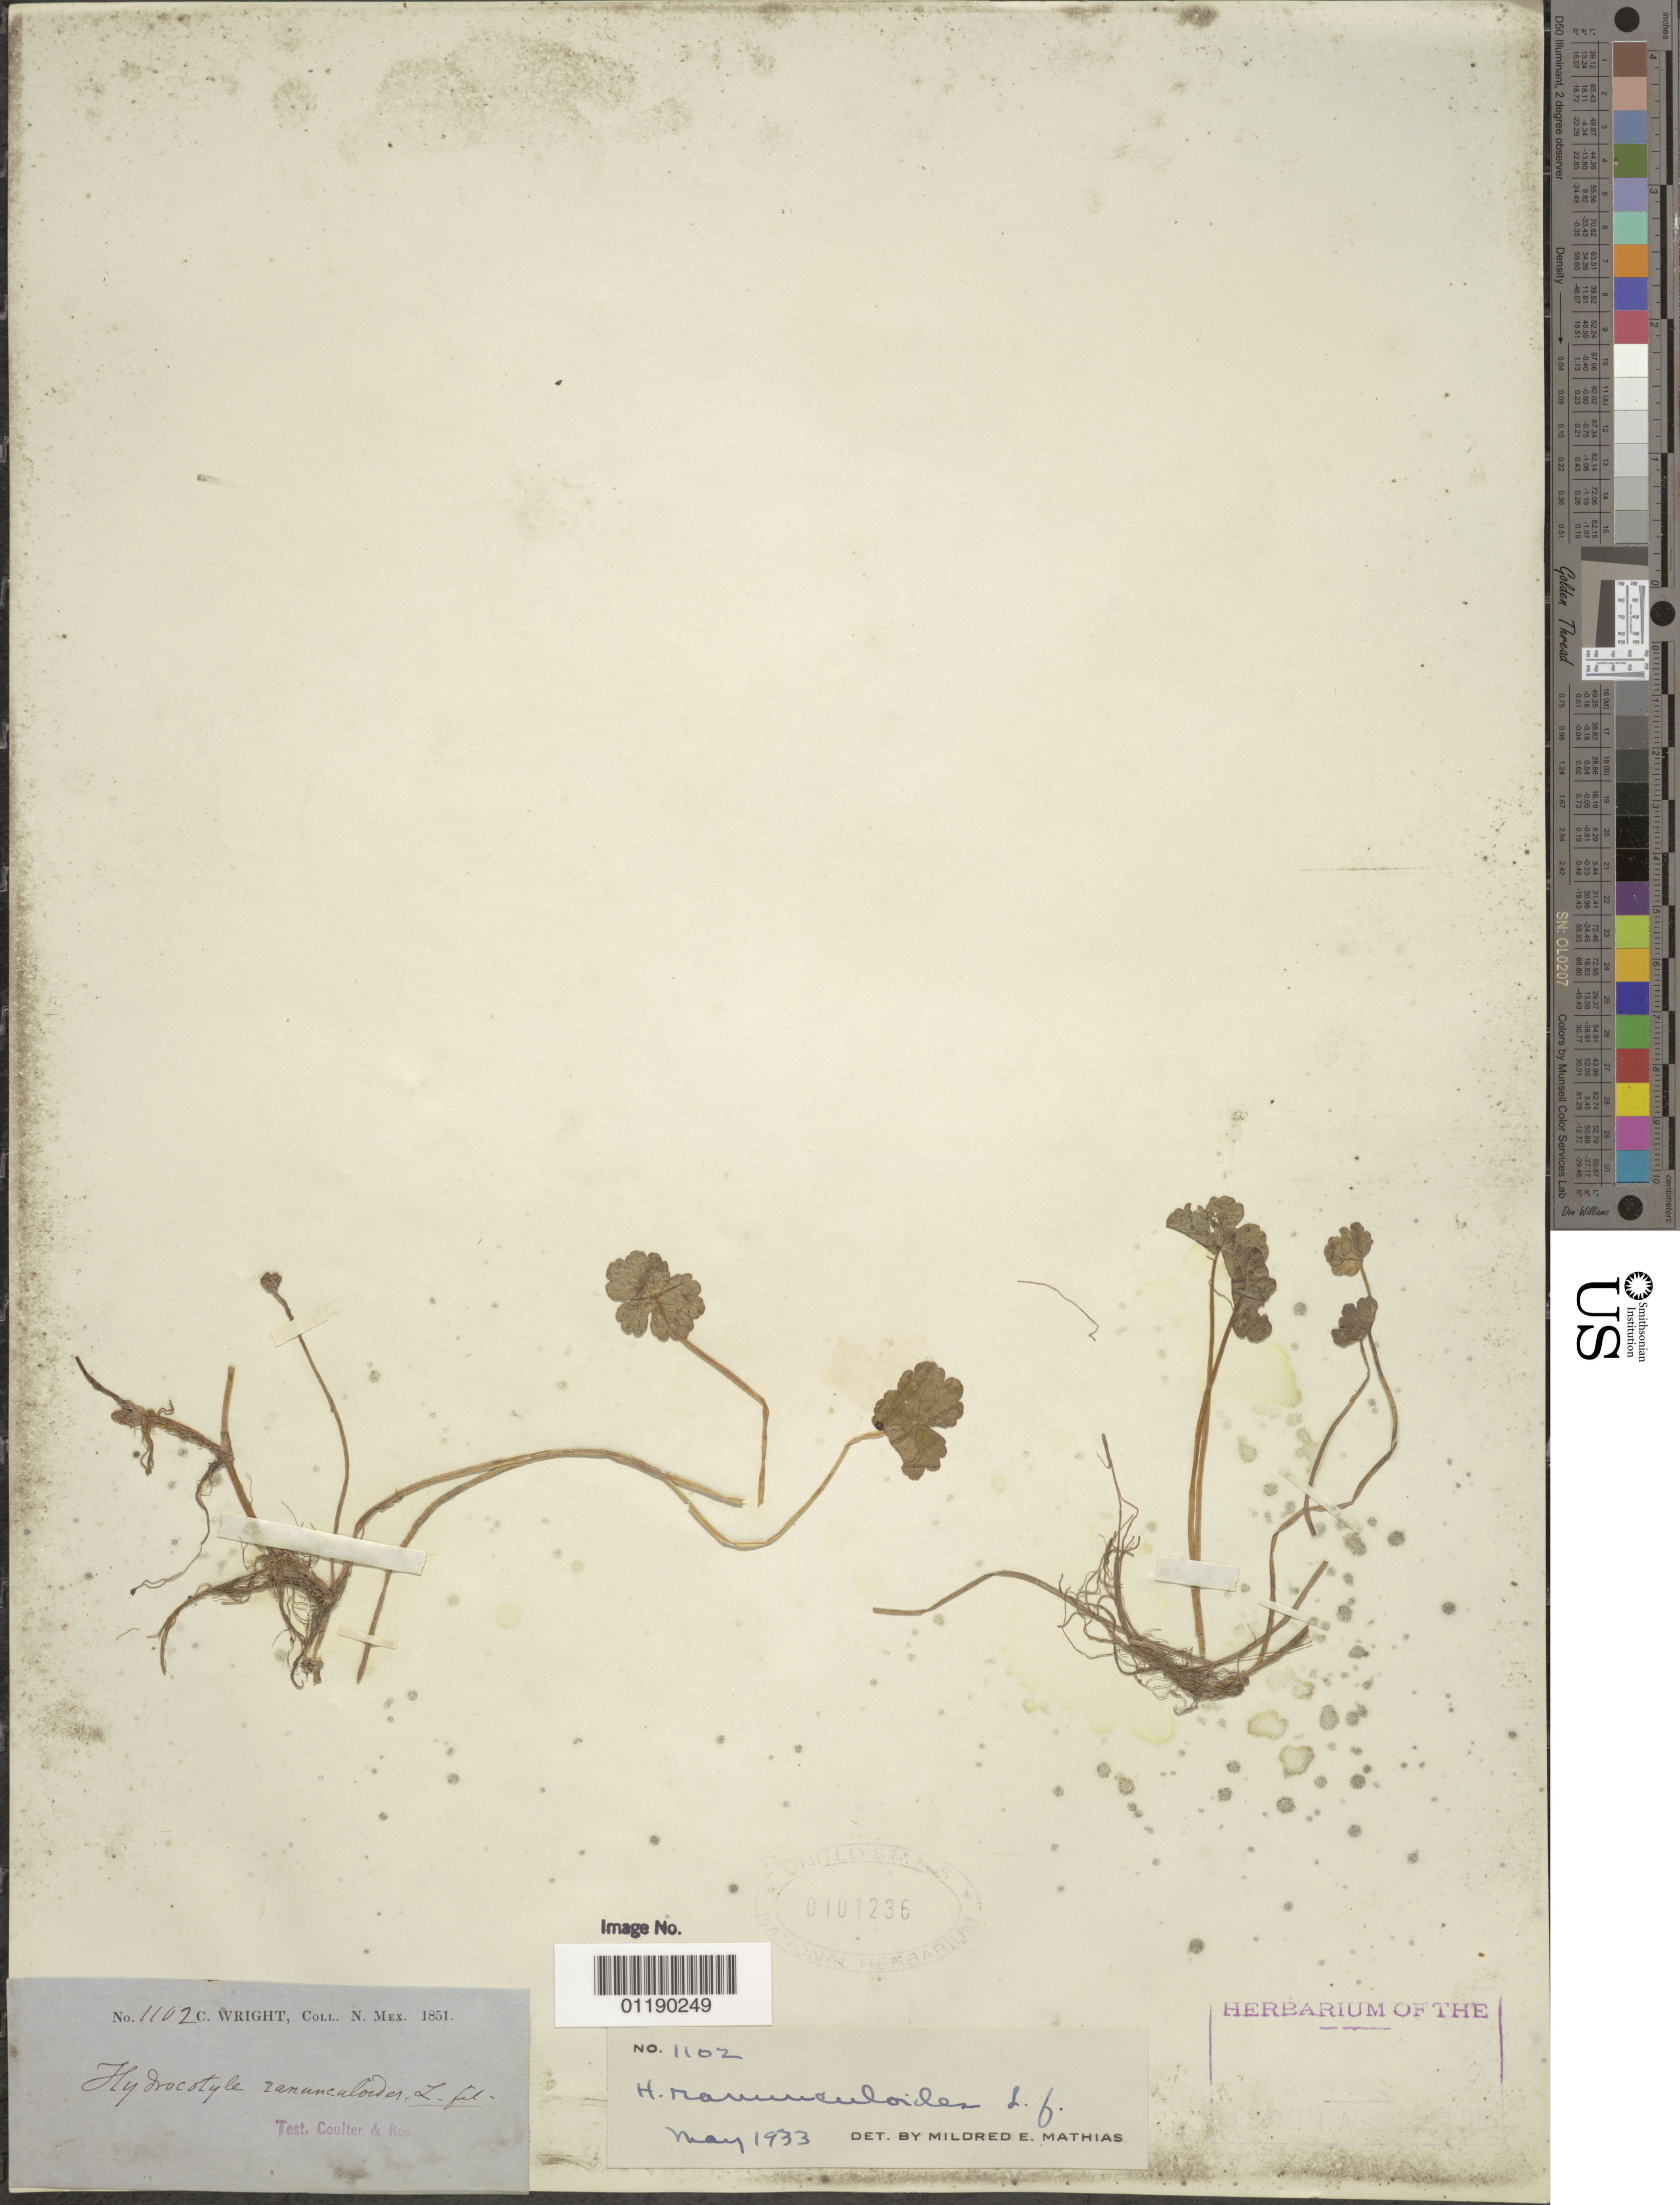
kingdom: Plantae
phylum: Tracheophyta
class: Magnoliopsida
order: Apiales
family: Araliaceae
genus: Hydrocotyle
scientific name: Hydrocotyle ranunculoides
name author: L. f.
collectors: C. Wright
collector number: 1102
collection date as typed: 1851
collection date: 1851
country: United States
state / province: New Mexico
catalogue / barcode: US 101236